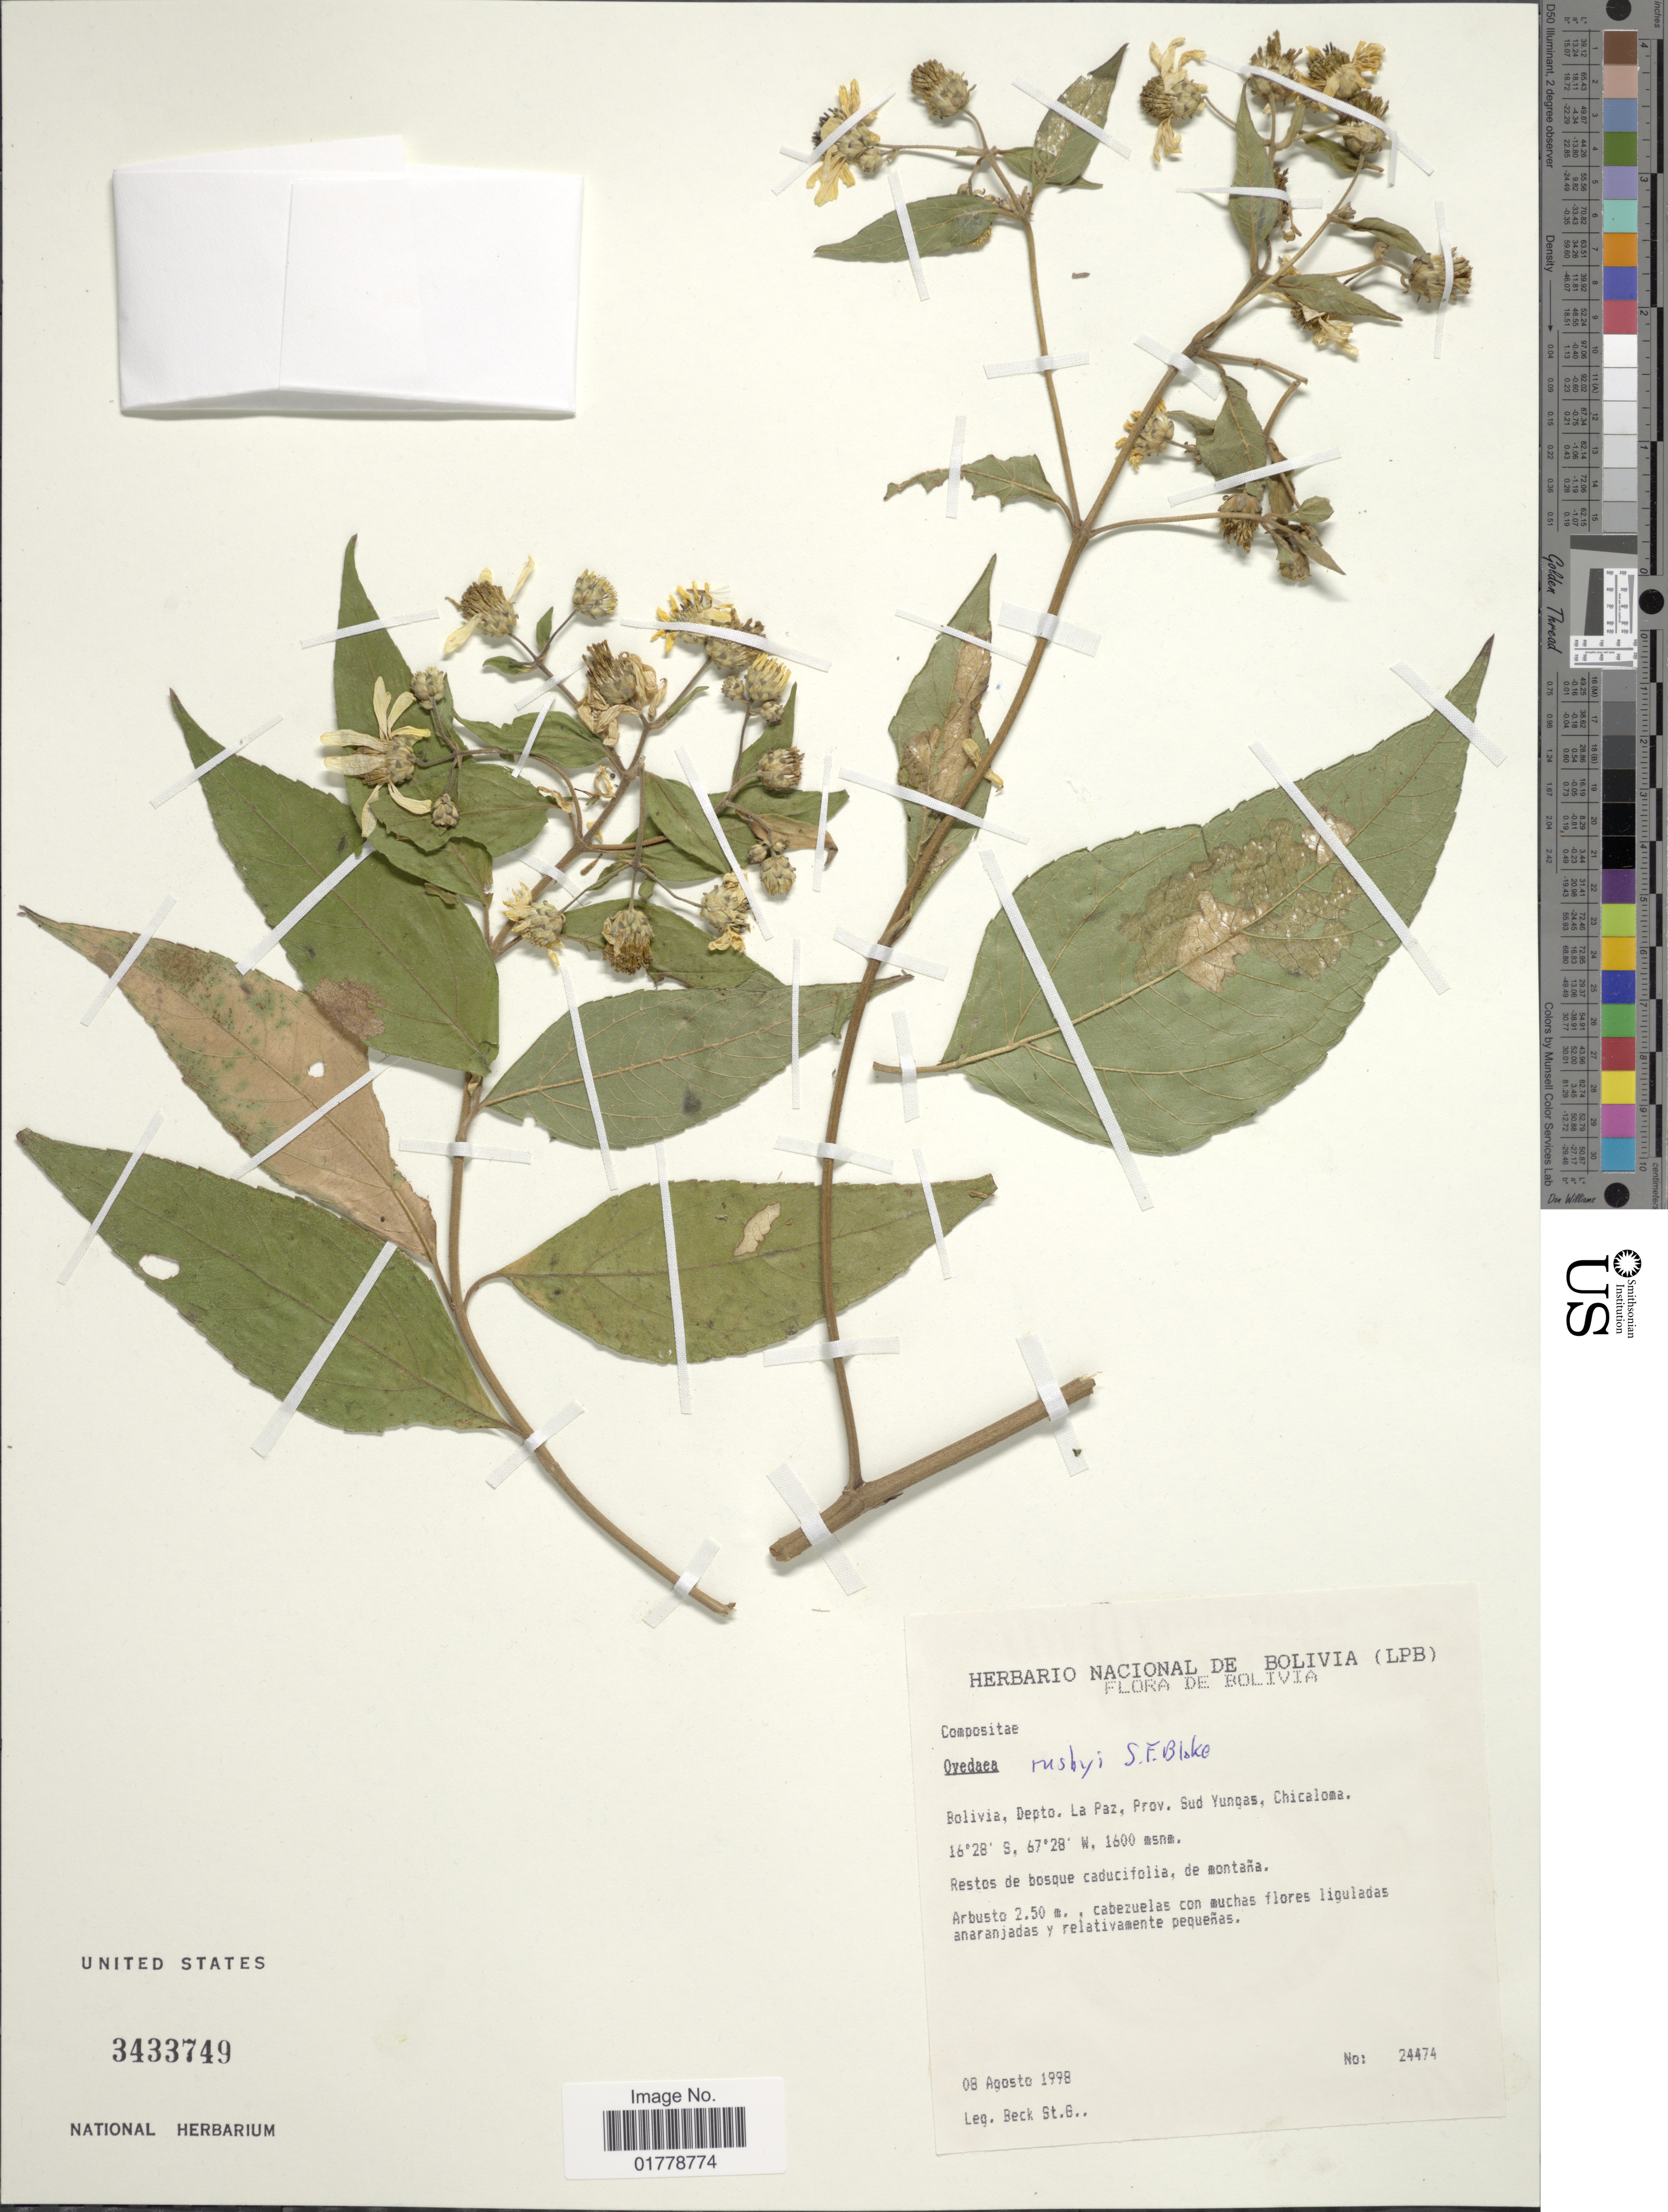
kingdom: Plantae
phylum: Tracheophyta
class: Magnoliopsida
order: Asterales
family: Asteraceae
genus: Oyedaea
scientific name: Oyedaea rusbyi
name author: S.F. Blake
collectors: S. G. Beck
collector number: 24474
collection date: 1998-08-08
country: Bolivia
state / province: La Paz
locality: Bolivia, Depto. La Paz, Prov. Sud Yungas, Chicaloma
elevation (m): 1600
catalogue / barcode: US 3433749